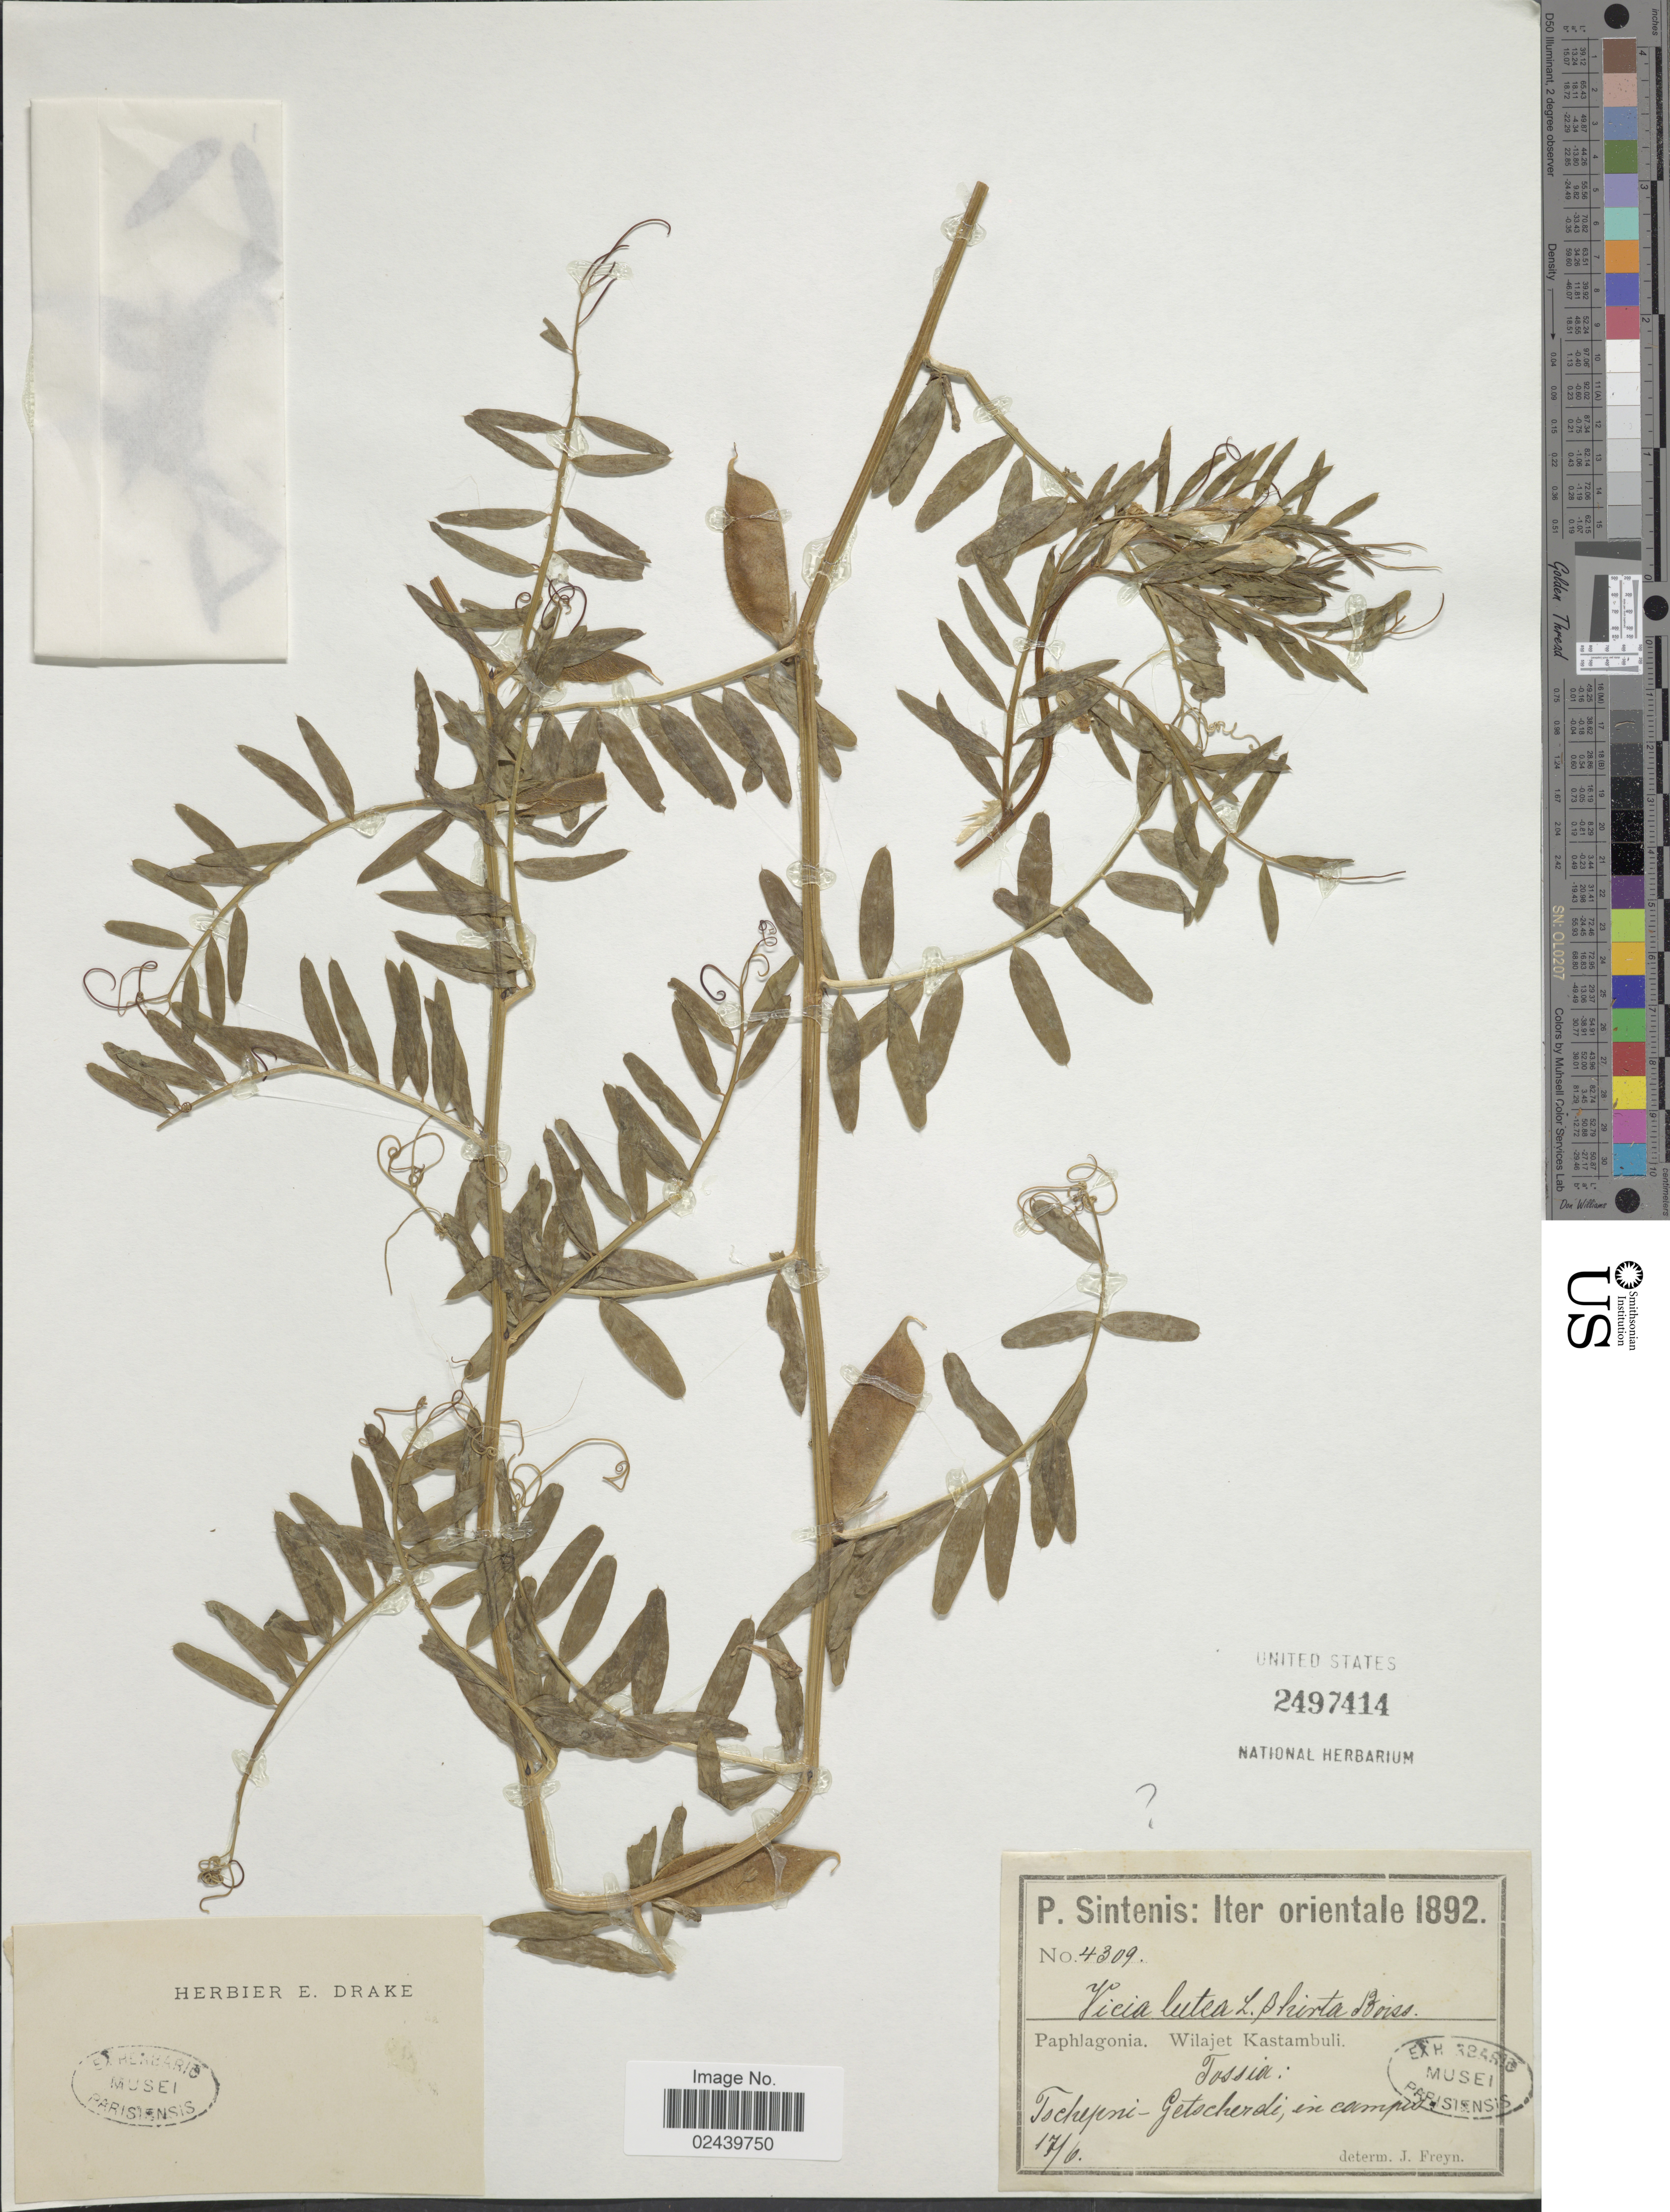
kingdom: Plantae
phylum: Tracheophyta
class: Magnoliopsida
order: Fabales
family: Fabaceae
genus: Vicia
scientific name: Vicia lutea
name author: L.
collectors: P. Sintenis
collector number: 4309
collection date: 1892-06-17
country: Turkey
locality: Orientale. Paphlagonia. Wilajet Kastambuli. Tossia: Tschyeni-Getscherdi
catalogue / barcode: US 2497414